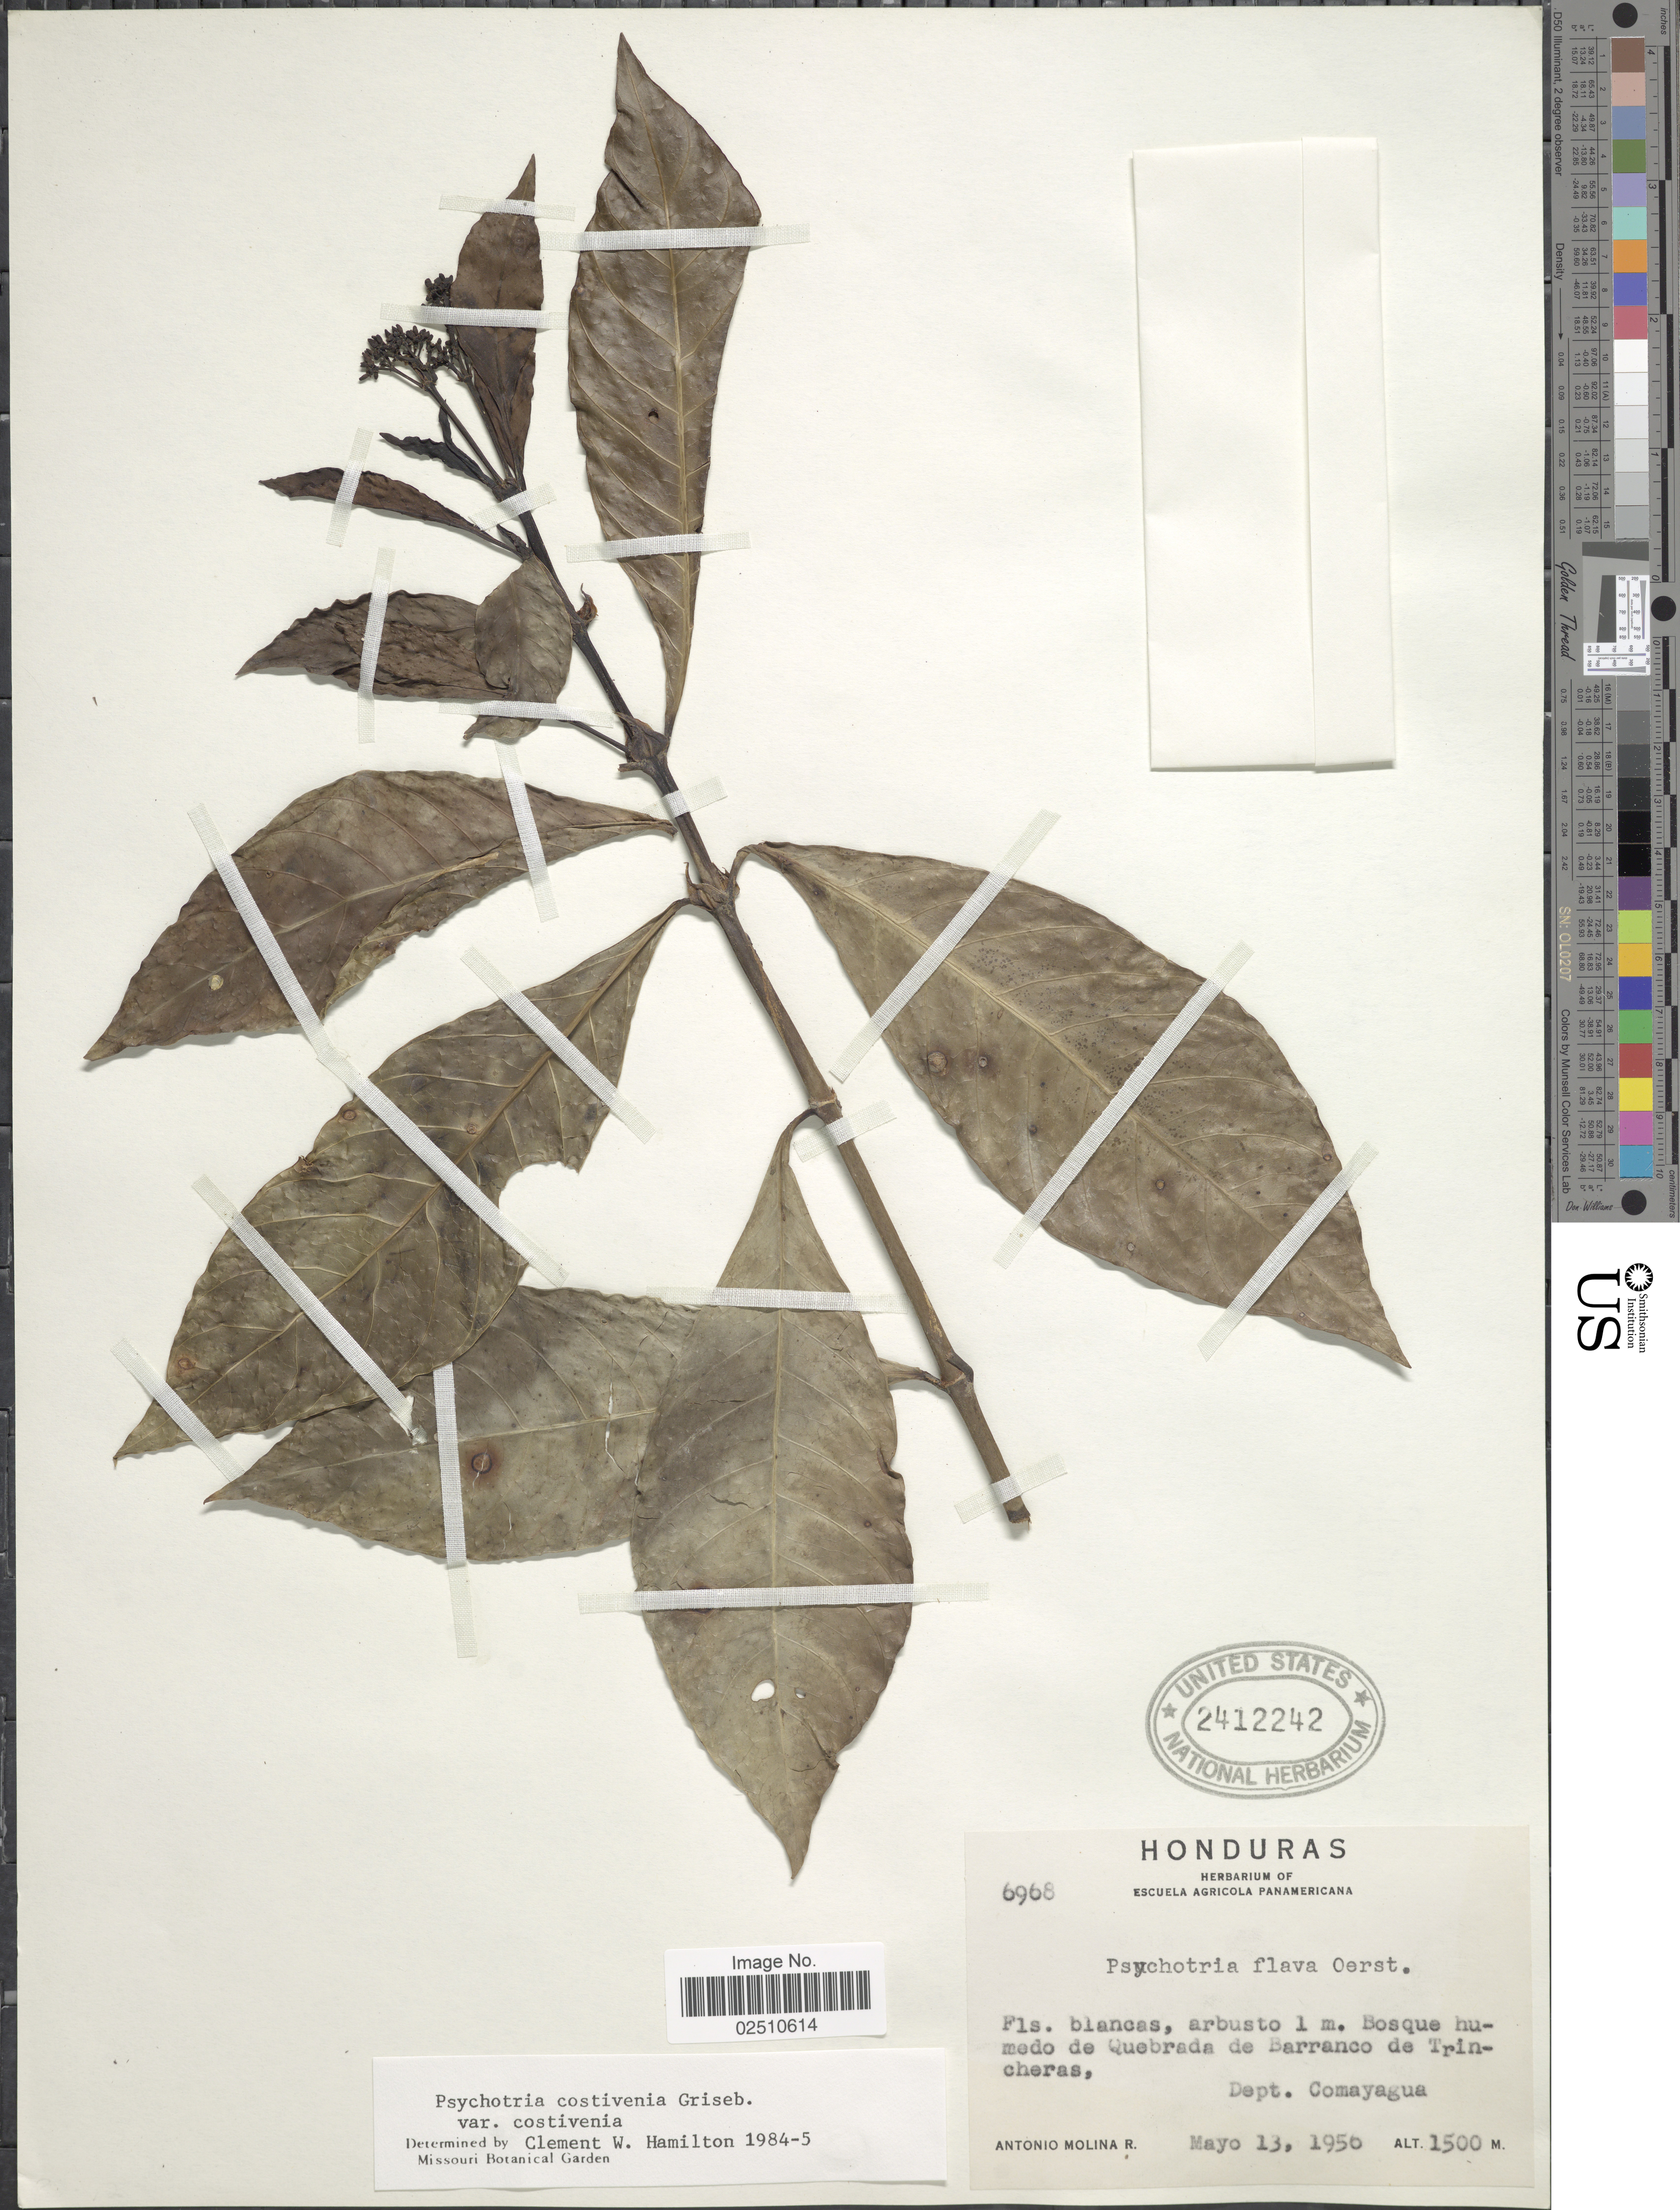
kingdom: Plantae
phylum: Tracheophyta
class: Magnoliopsida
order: Gentianales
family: Rubiaceae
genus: Psychotria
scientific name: Psychotria costivenia var. costivenia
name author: Griseb.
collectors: A. Molina R.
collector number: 6968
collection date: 1956-05-13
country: Honduras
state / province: Comayagua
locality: Bosque humedo de Quebrada de Barranco de Trincheras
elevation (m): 1500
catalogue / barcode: US 2412242